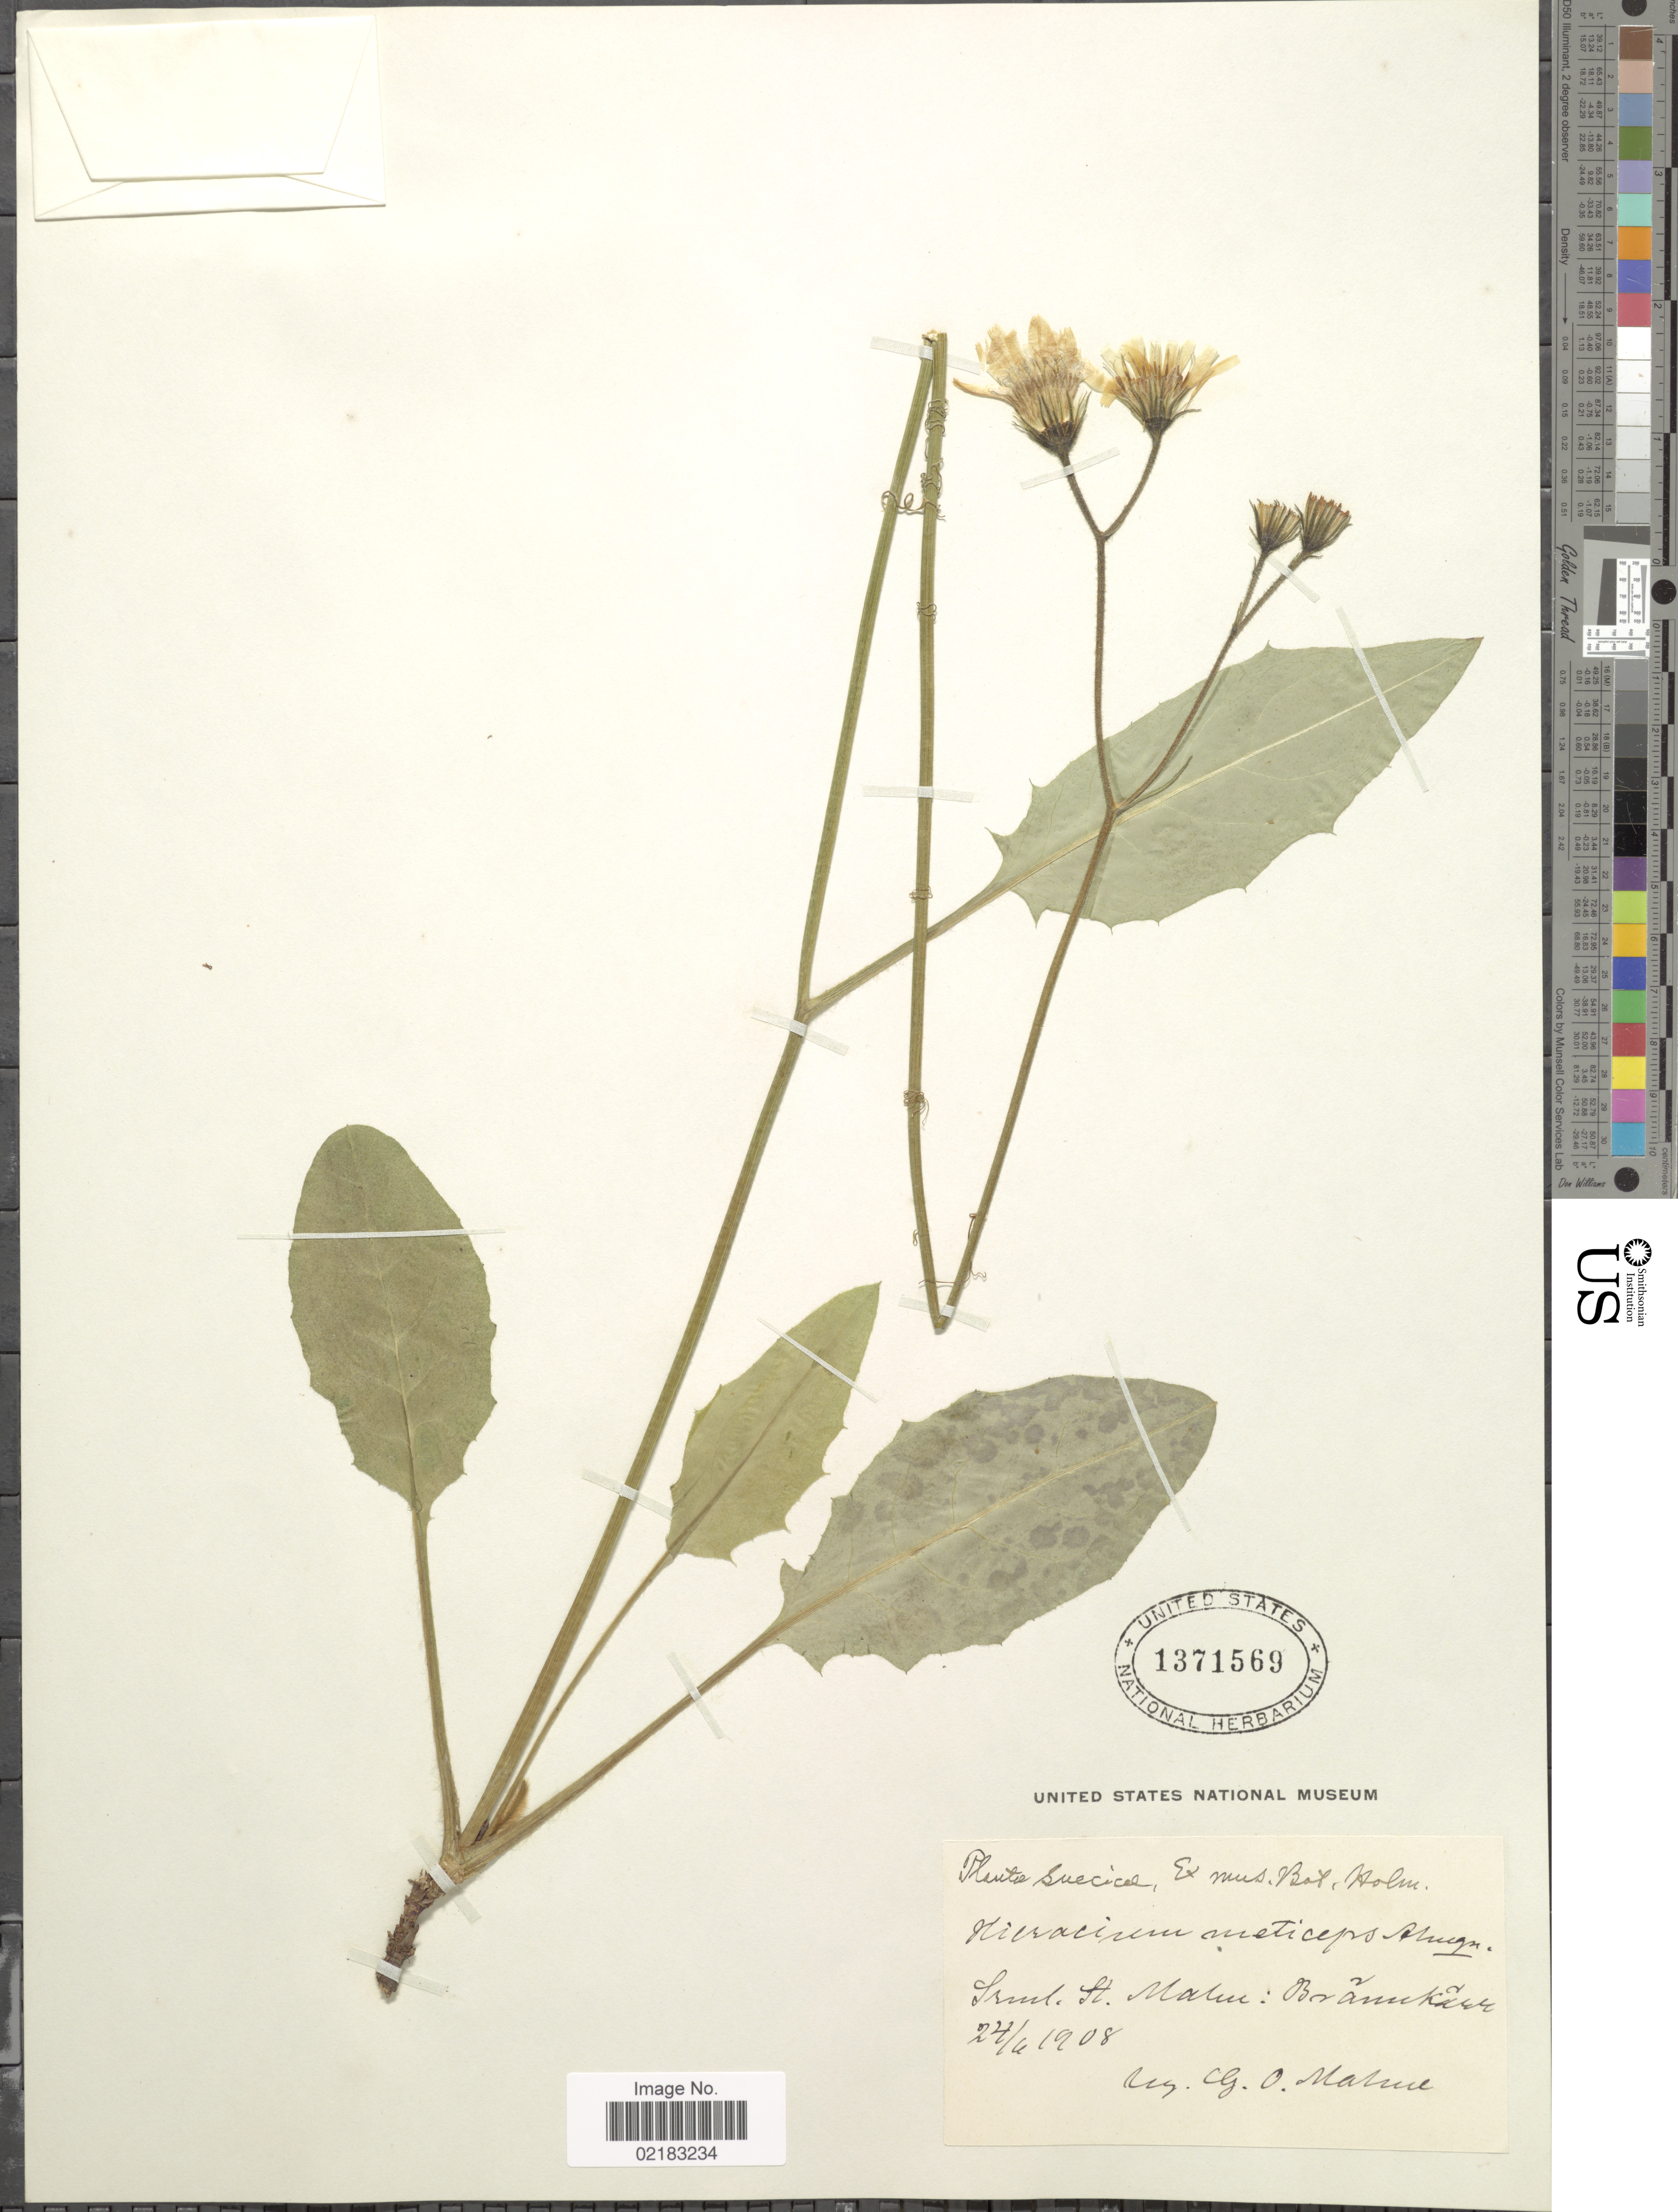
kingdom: Plantae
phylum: Tracheophyta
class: Magnoliopsida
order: Asterales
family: Asteraceae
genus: Hieracium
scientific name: Hieracium meticeps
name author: (Almquist ex Dahlst.) Dahlst.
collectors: G. O. A. Malme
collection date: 1908-06-24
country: Sweden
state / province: Sodermanland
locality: St. Malm: Brännkärr.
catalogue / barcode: US 1371569